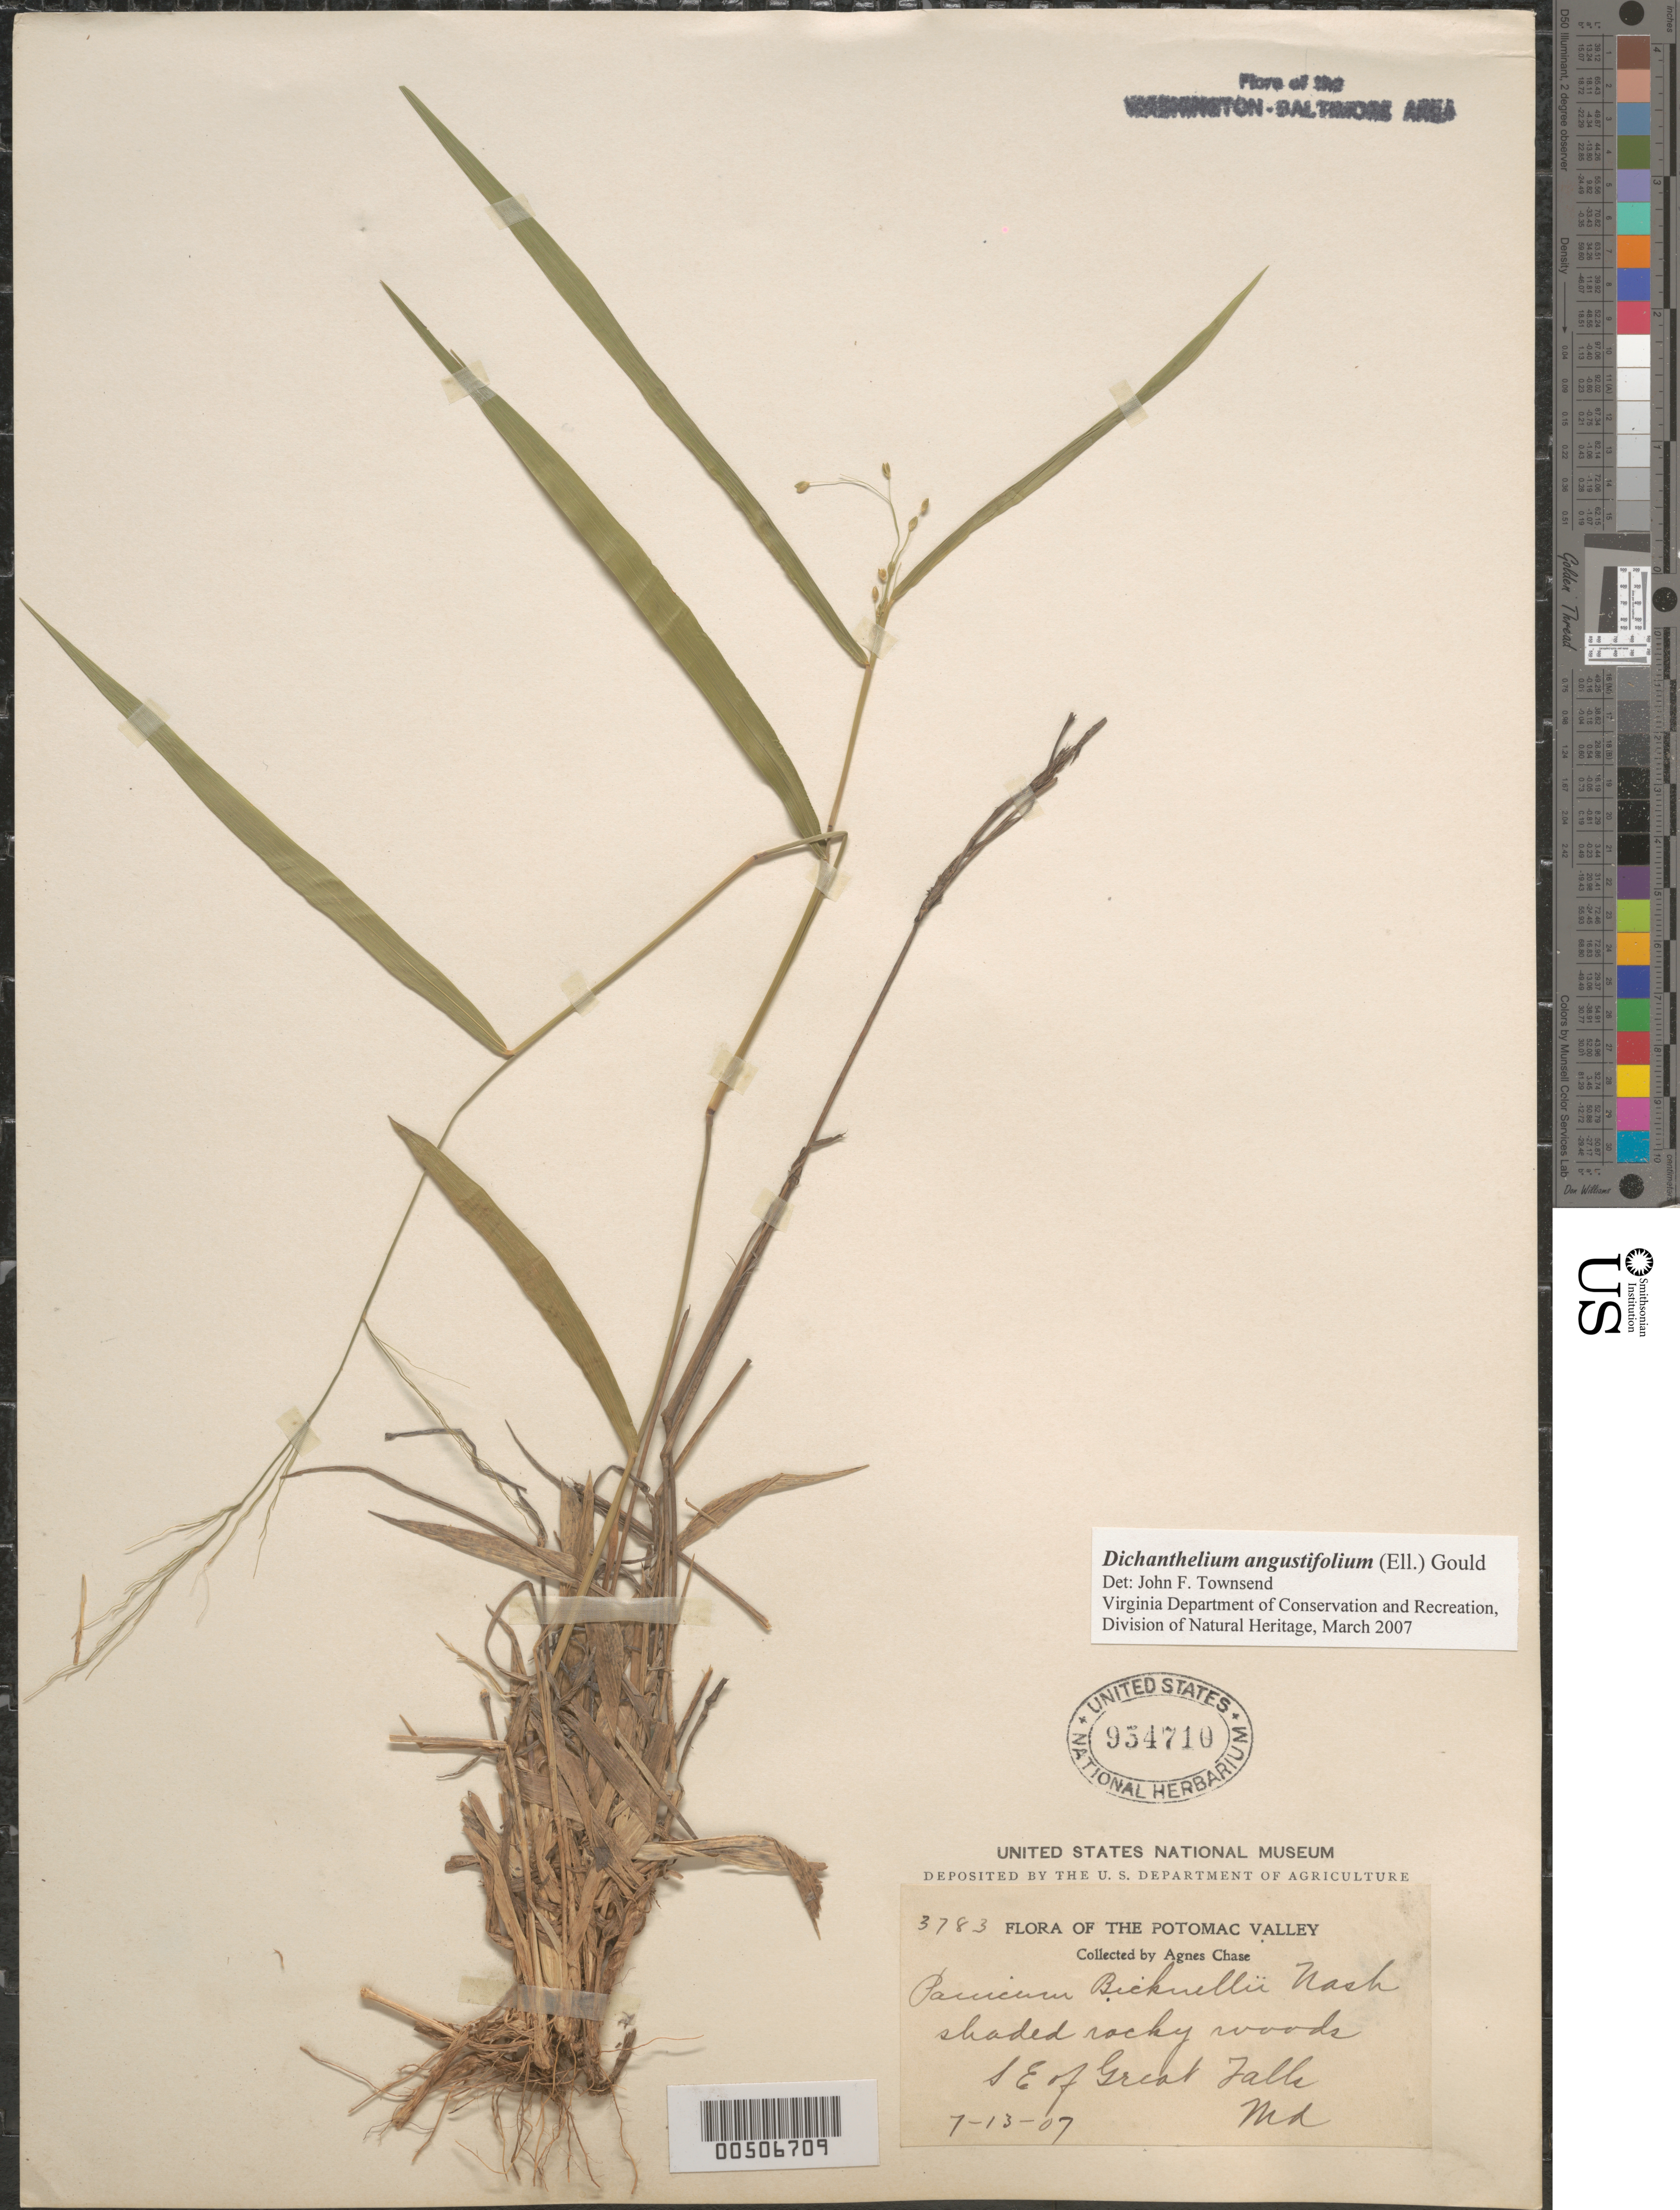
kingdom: Plantae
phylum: Tracheophyta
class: Liliopsida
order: Poales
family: Poaceae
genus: Dichanthelium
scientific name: Dichanthelium angustifolium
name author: (Ellison) Gould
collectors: A. Chase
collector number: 3783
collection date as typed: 13 Jul 1907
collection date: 1907-07-13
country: United States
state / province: Maryland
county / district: Montgomery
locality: SE of Great Falls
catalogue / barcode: US 954710